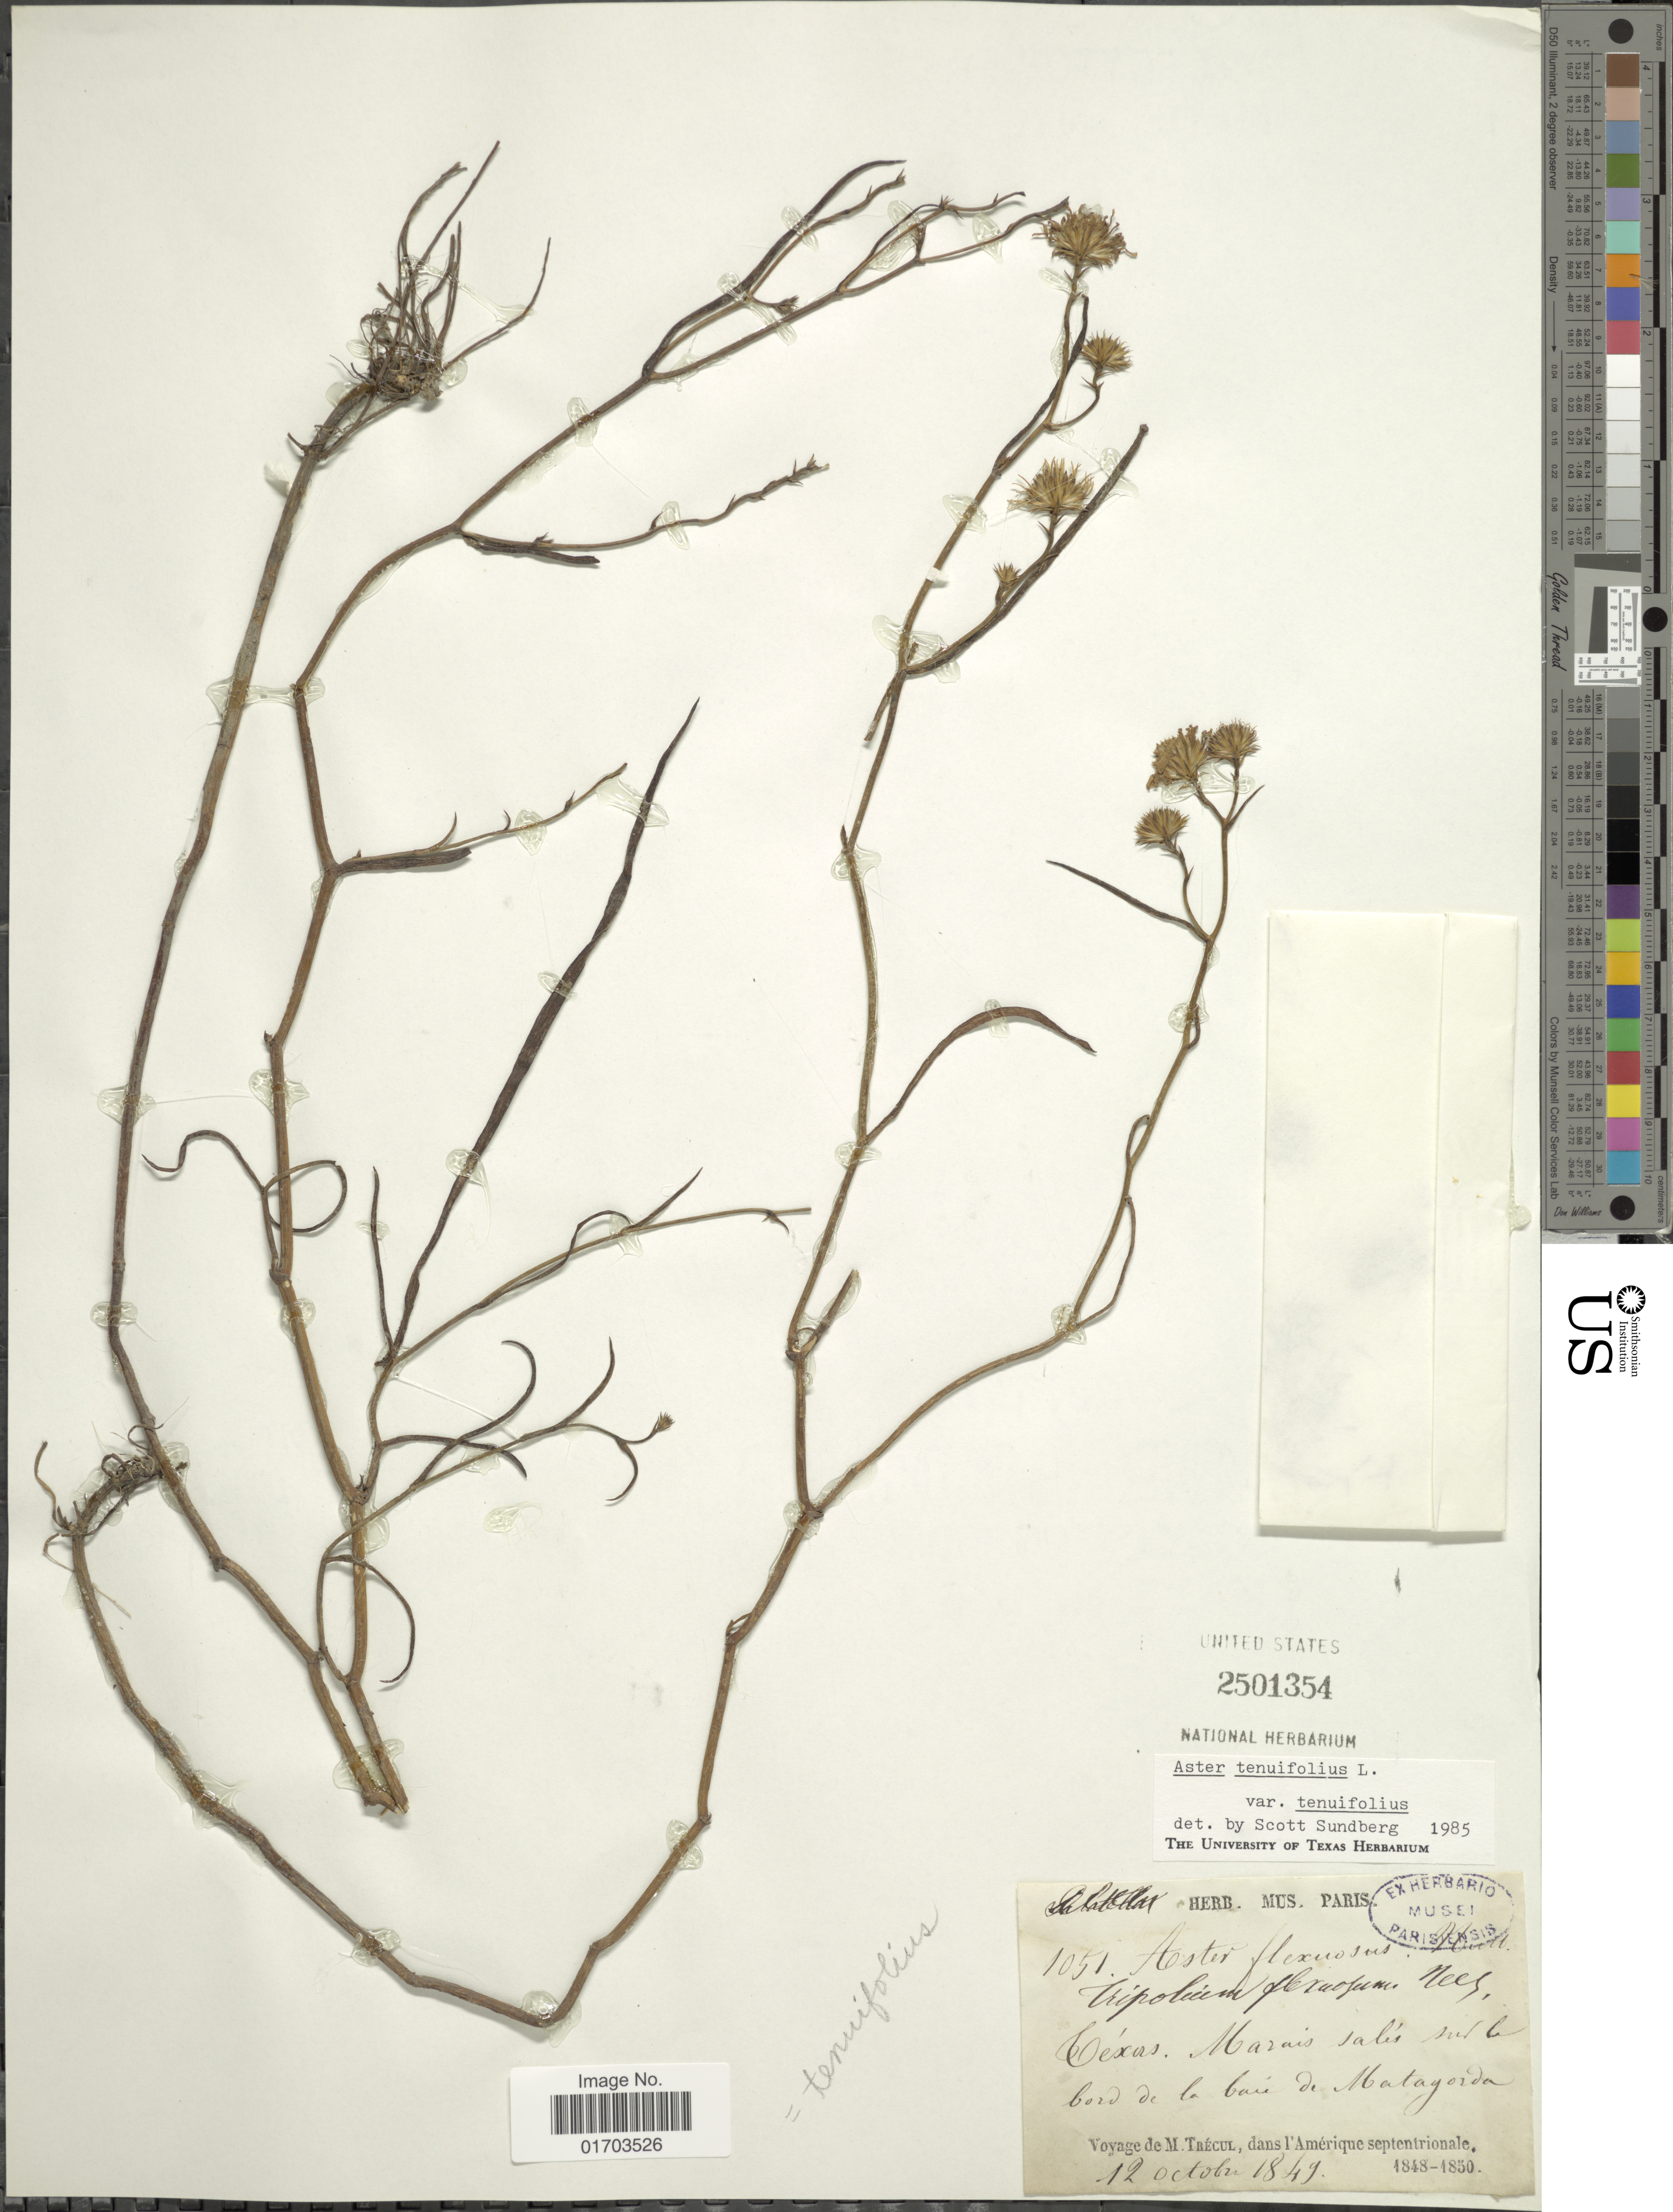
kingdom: Plantae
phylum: Tracheophyta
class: Magnoliopsida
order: Asterales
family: Asteraceae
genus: Symphyotrichum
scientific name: Symphyotrichum tenuifolium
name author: (L.) G.L. Nesom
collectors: A. Trécul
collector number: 1051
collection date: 1849-10-12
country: United States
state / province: Texas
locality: Marais salés sur la bord de la baie de Matagorda, dans l'Amerique septentrionale.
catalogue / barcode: US 2501354